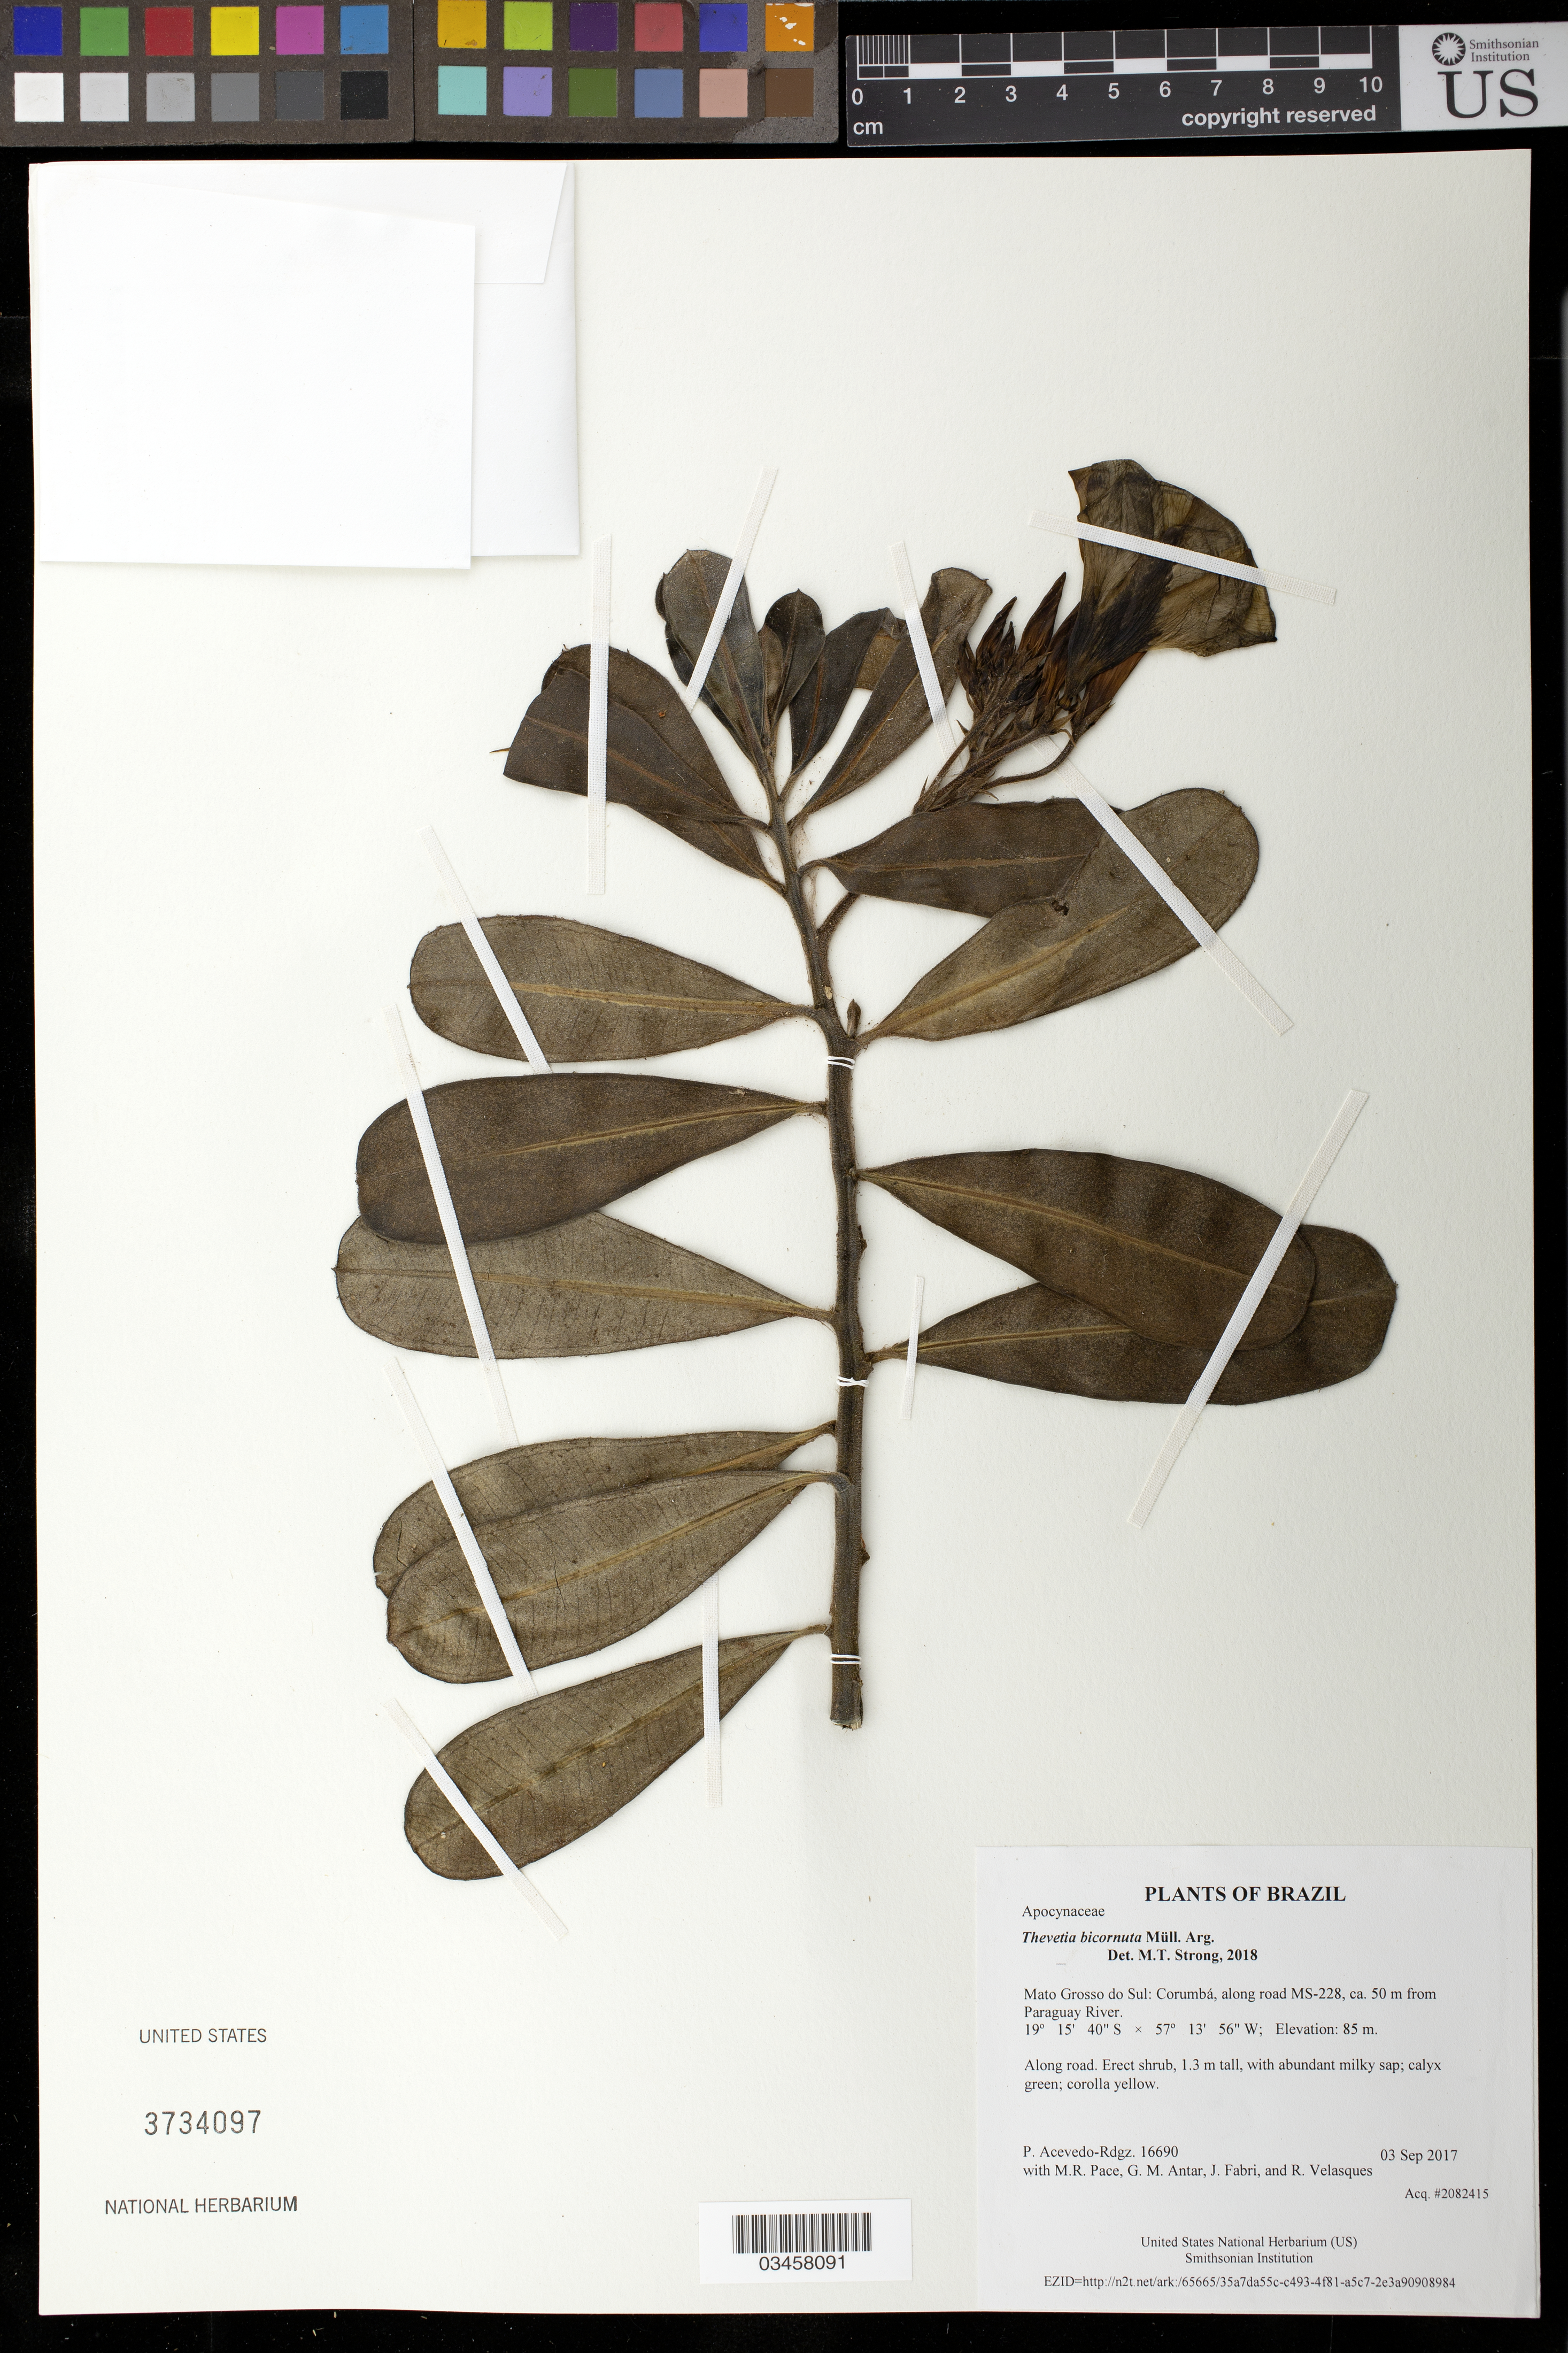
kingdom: Plantae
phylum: Tracheophyta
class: Magnoliopsida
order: Gentianales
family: Apocynaceae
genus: Thevetia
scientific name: Thevetia bicornuta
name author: Müll. Arg.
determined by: Strong, Mark T., (BOT), Smithsonian Institution - National Museum of Natural History (UNITED STATES)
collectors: P. Acevedo-Rodr., M. R. Pace, G. M. Antar, J. Fabri & R. Velasques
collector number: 16690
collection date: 2017-09-03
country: Brazil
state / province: Mato Grosso do Sul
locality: Corumbá, along road MS-228, ca. 50 m from Paraguay River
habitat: Along road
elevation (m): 85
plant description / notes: US, NY, MO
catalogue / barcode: US 3734097